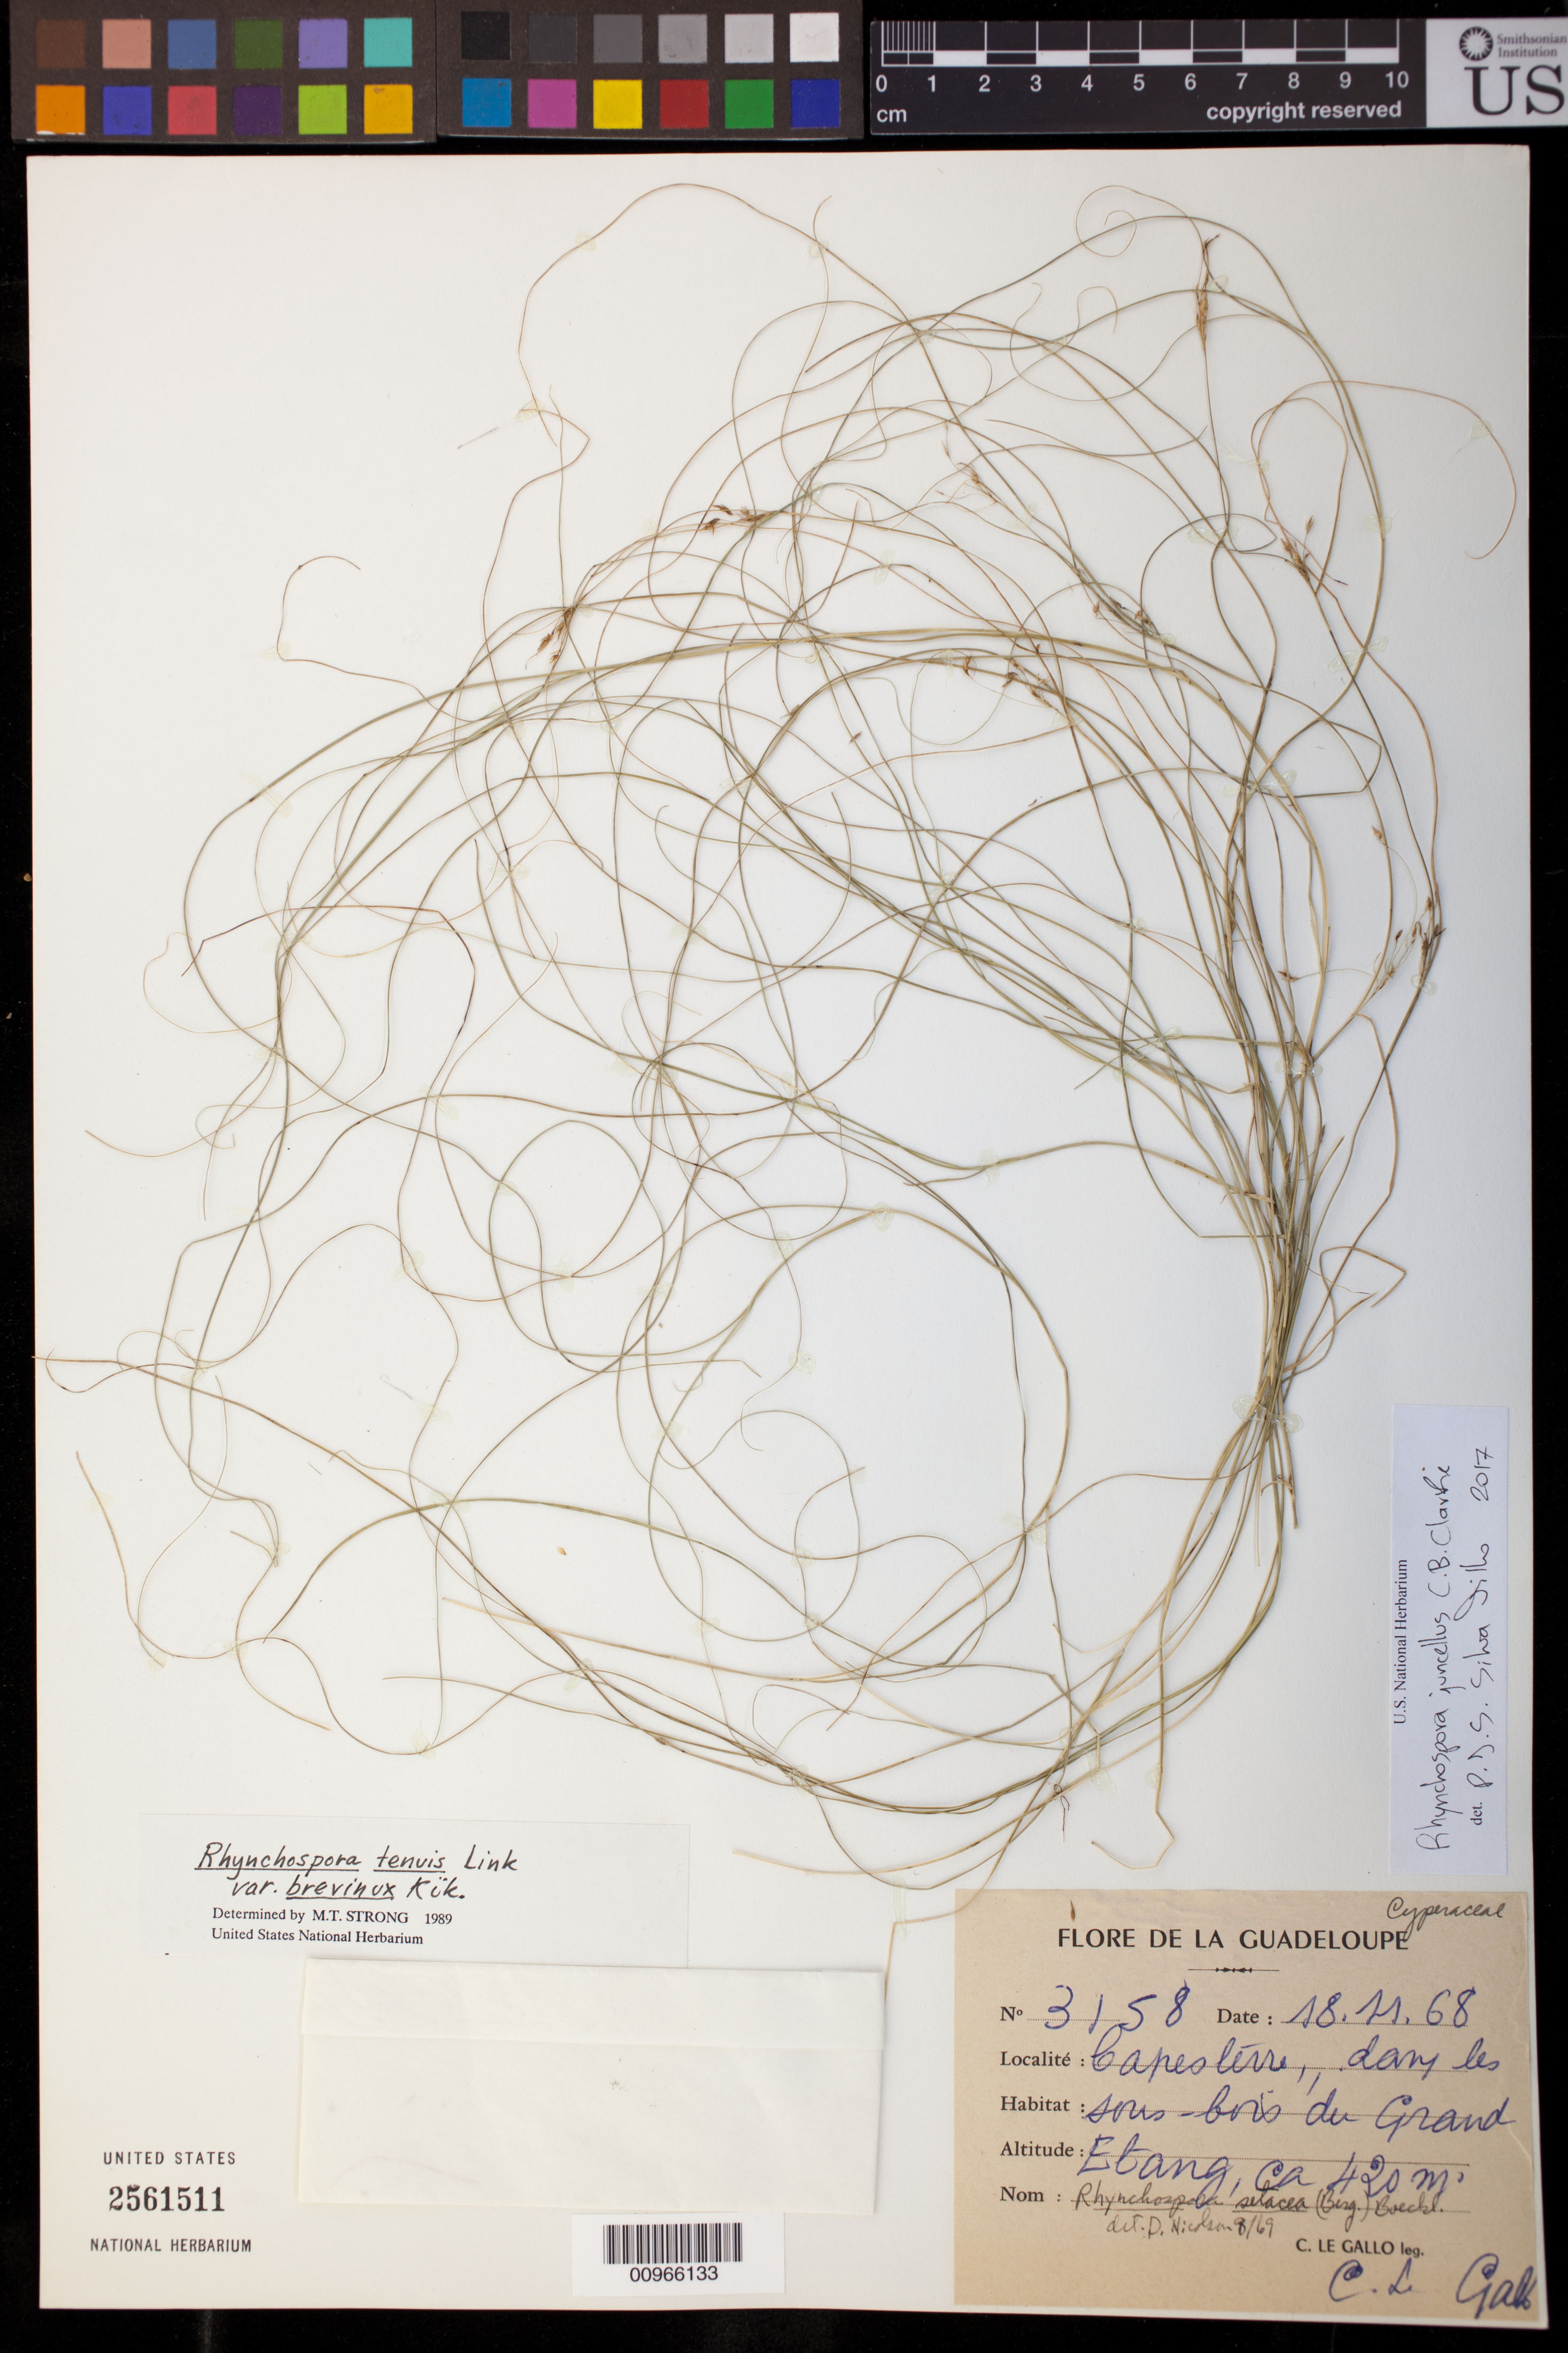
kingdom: Plantae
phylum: Tracheophyta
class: Liliopsida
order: Poales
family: Cyperaceae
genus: Rhynchospora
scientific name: Rhynchospora tenuis var. brevinux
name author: Kük.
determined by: Strong, M. T., (US), Smithsonian Institution - National Museum of Natural History (UNITED STATES)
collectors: C. Le Gallo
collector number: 3158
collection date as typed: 18 Nov 1968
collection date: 1968-11-18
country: Guadeloupe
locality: Capesterre, bois du Grand Etang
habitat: Dans les sous bois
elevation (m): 420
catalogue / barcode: US 2561511